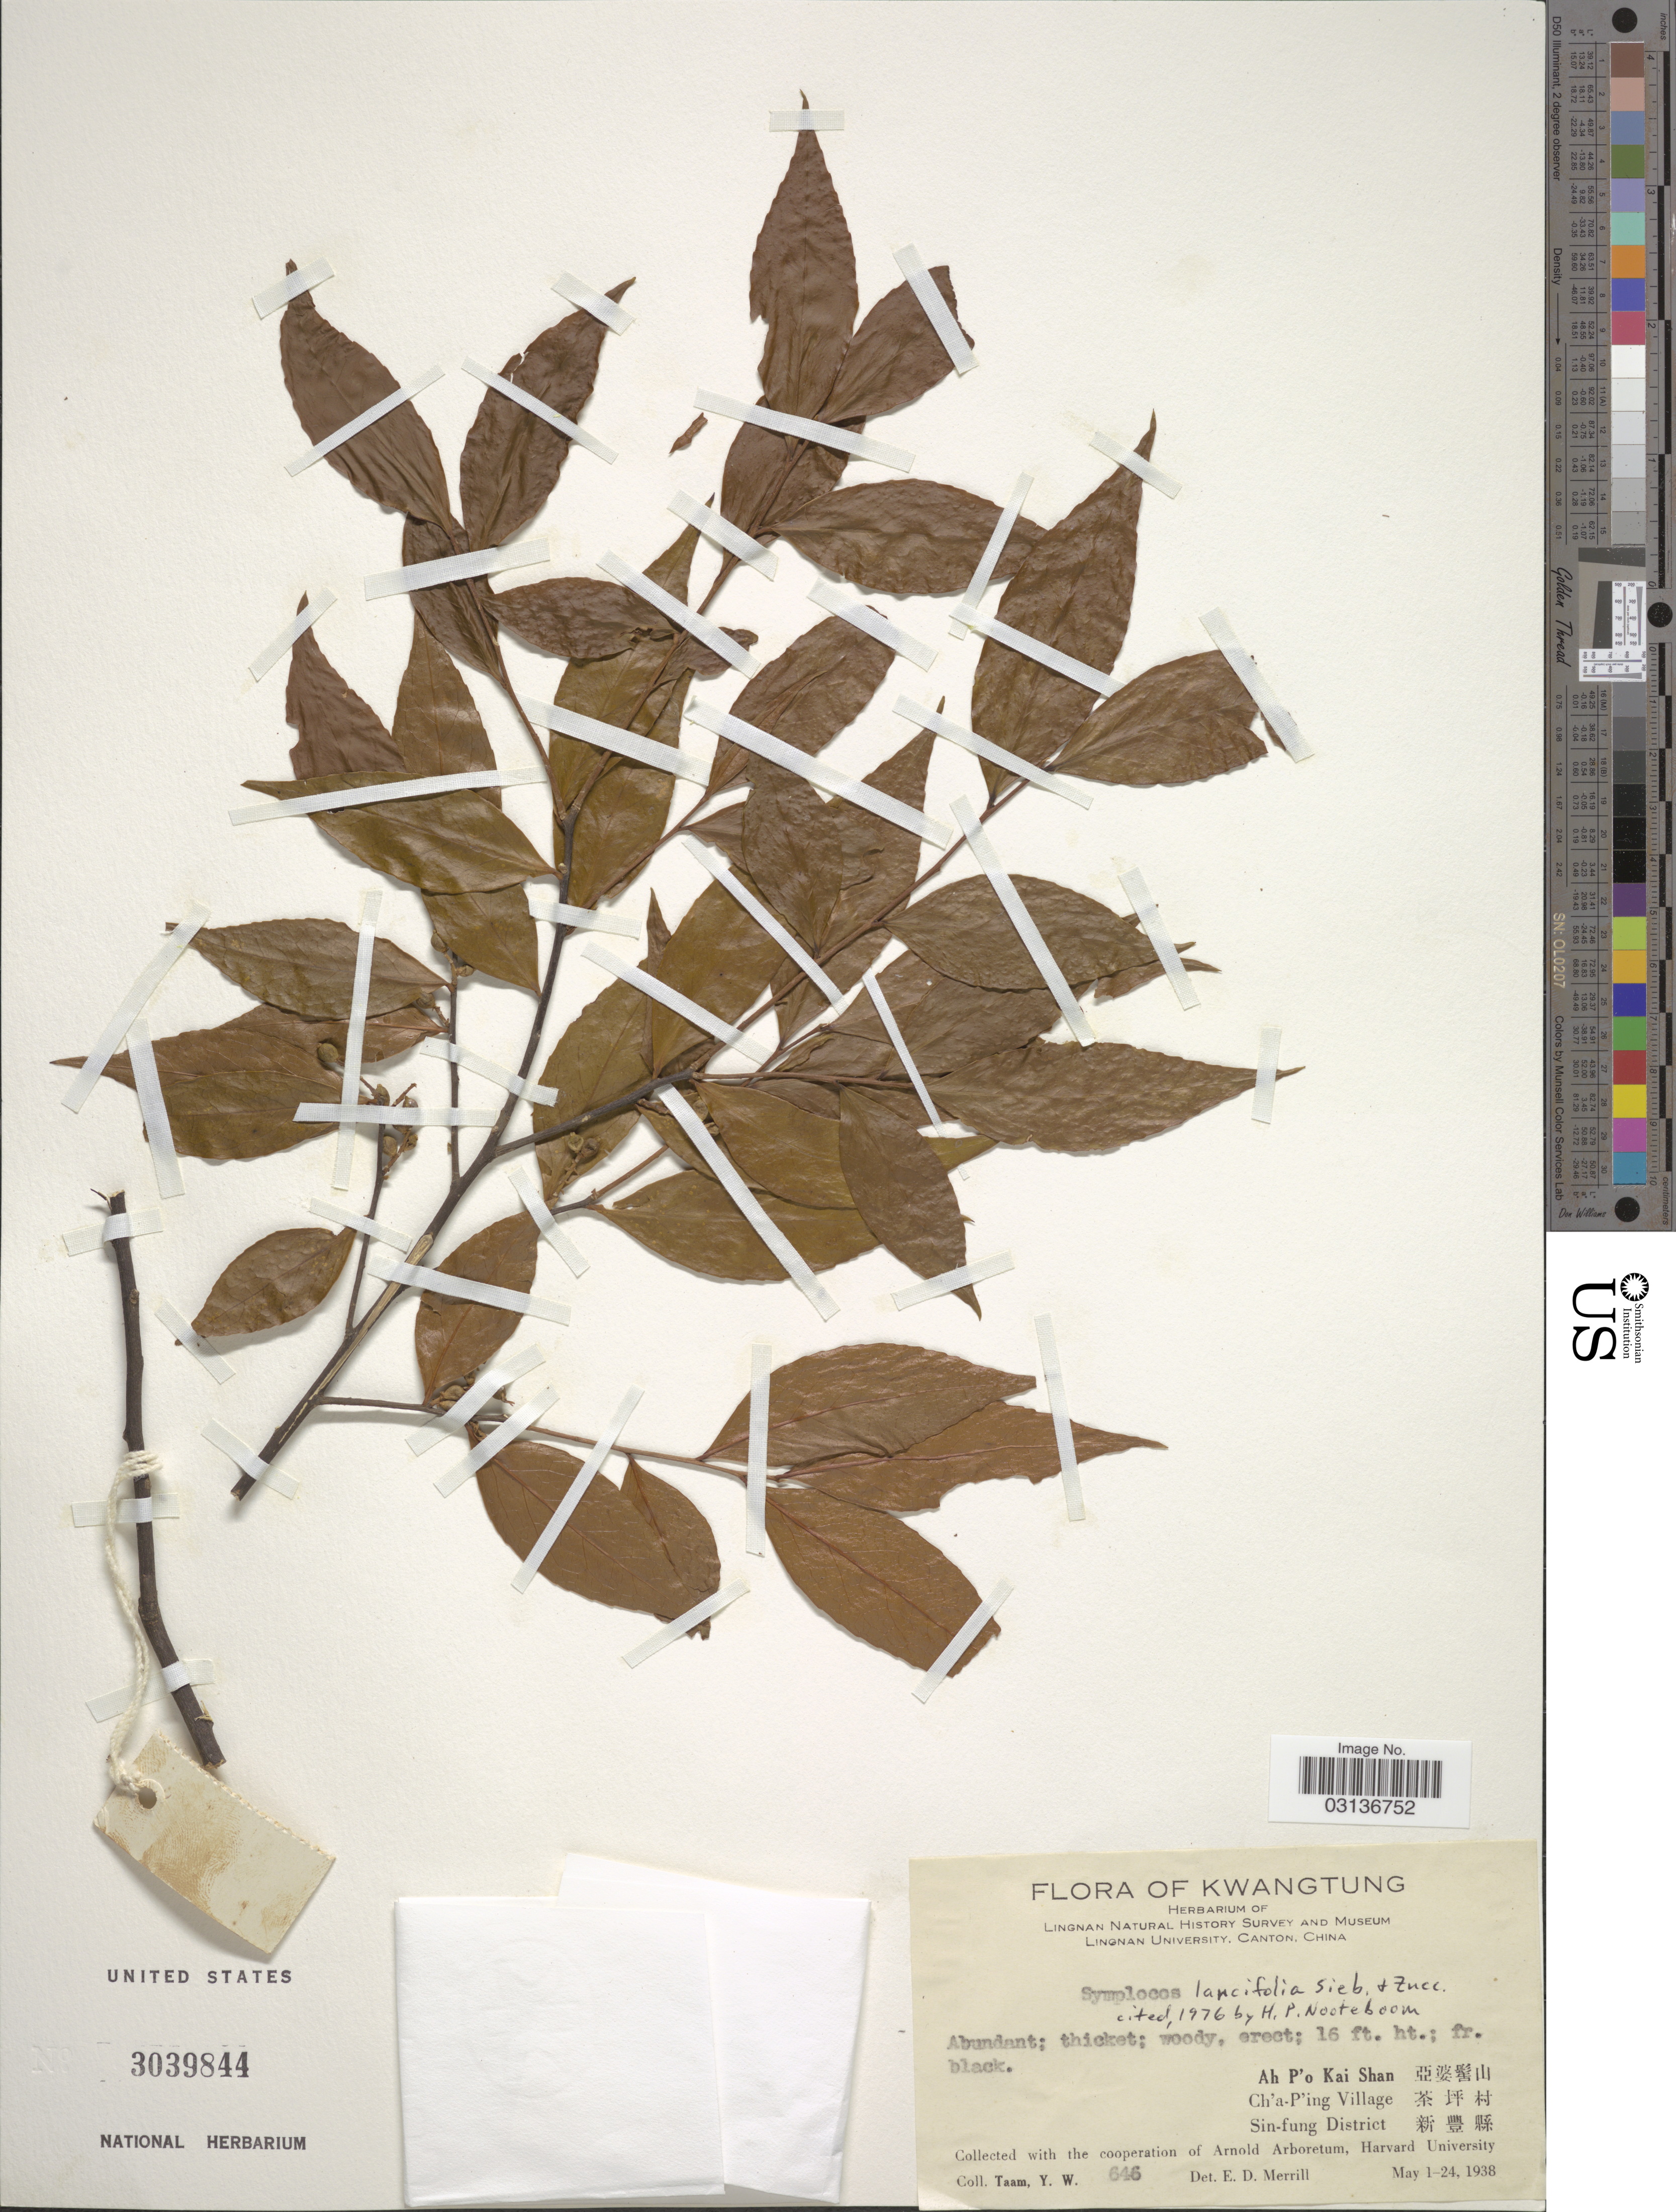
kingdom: Plantae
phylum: Tracheophyta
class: Magnoliopsida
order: Ericales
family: Symplocaceae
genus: Symplocos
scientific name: Symplocos lancifolia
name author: Siebert & Zucc.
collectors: Y. W. Taam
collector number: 646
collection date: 1938-05-01/1938-05-24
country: China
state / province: Guangdong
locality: Kwatung.Ah P'o Kai Shan Ch'a-P'ing Village Sin-fung District .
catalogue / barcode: US 3039844